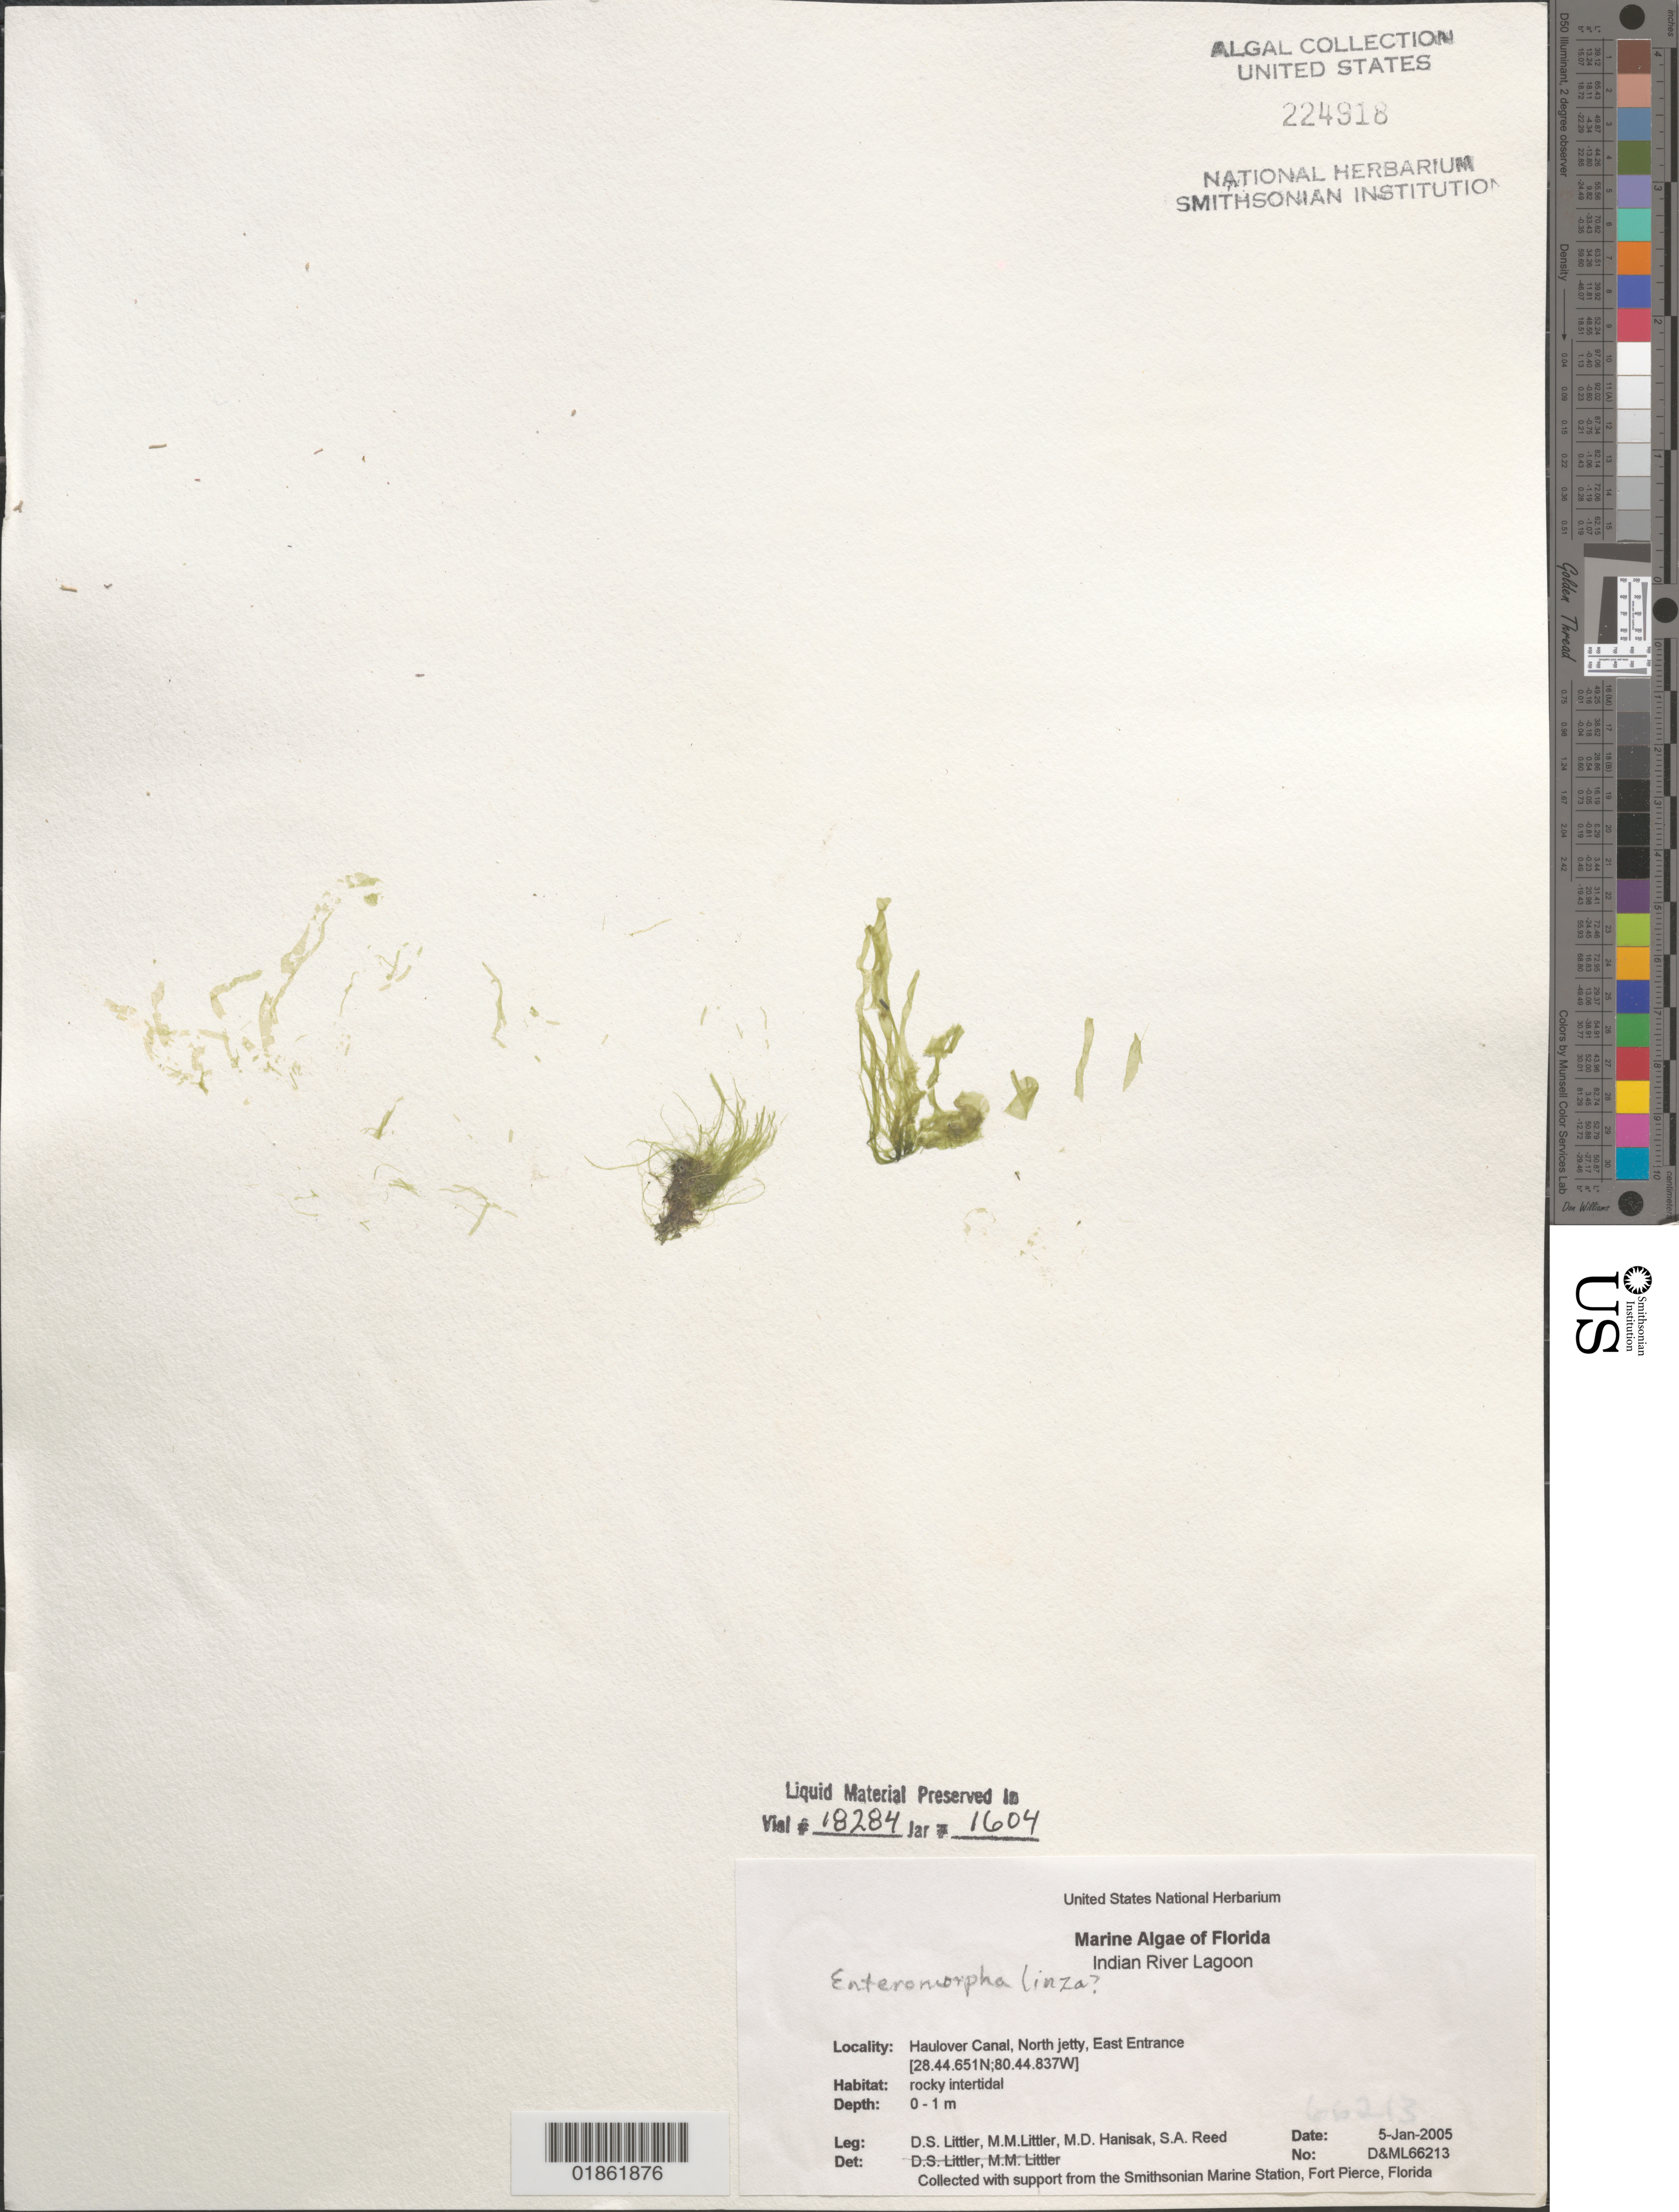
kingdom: Plantae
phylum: Chlorophyta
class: Ulvophyceae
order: Ulvales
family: Ulvaceae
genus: Ulva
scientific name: Ulva linza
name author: L.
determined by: Algae name updating Project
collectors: D. S. Littler, M. M. Littler & M. Hanisak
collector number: D&ML 66213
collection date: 2004-12-31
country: United States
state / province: Florida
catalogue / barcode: US 224918